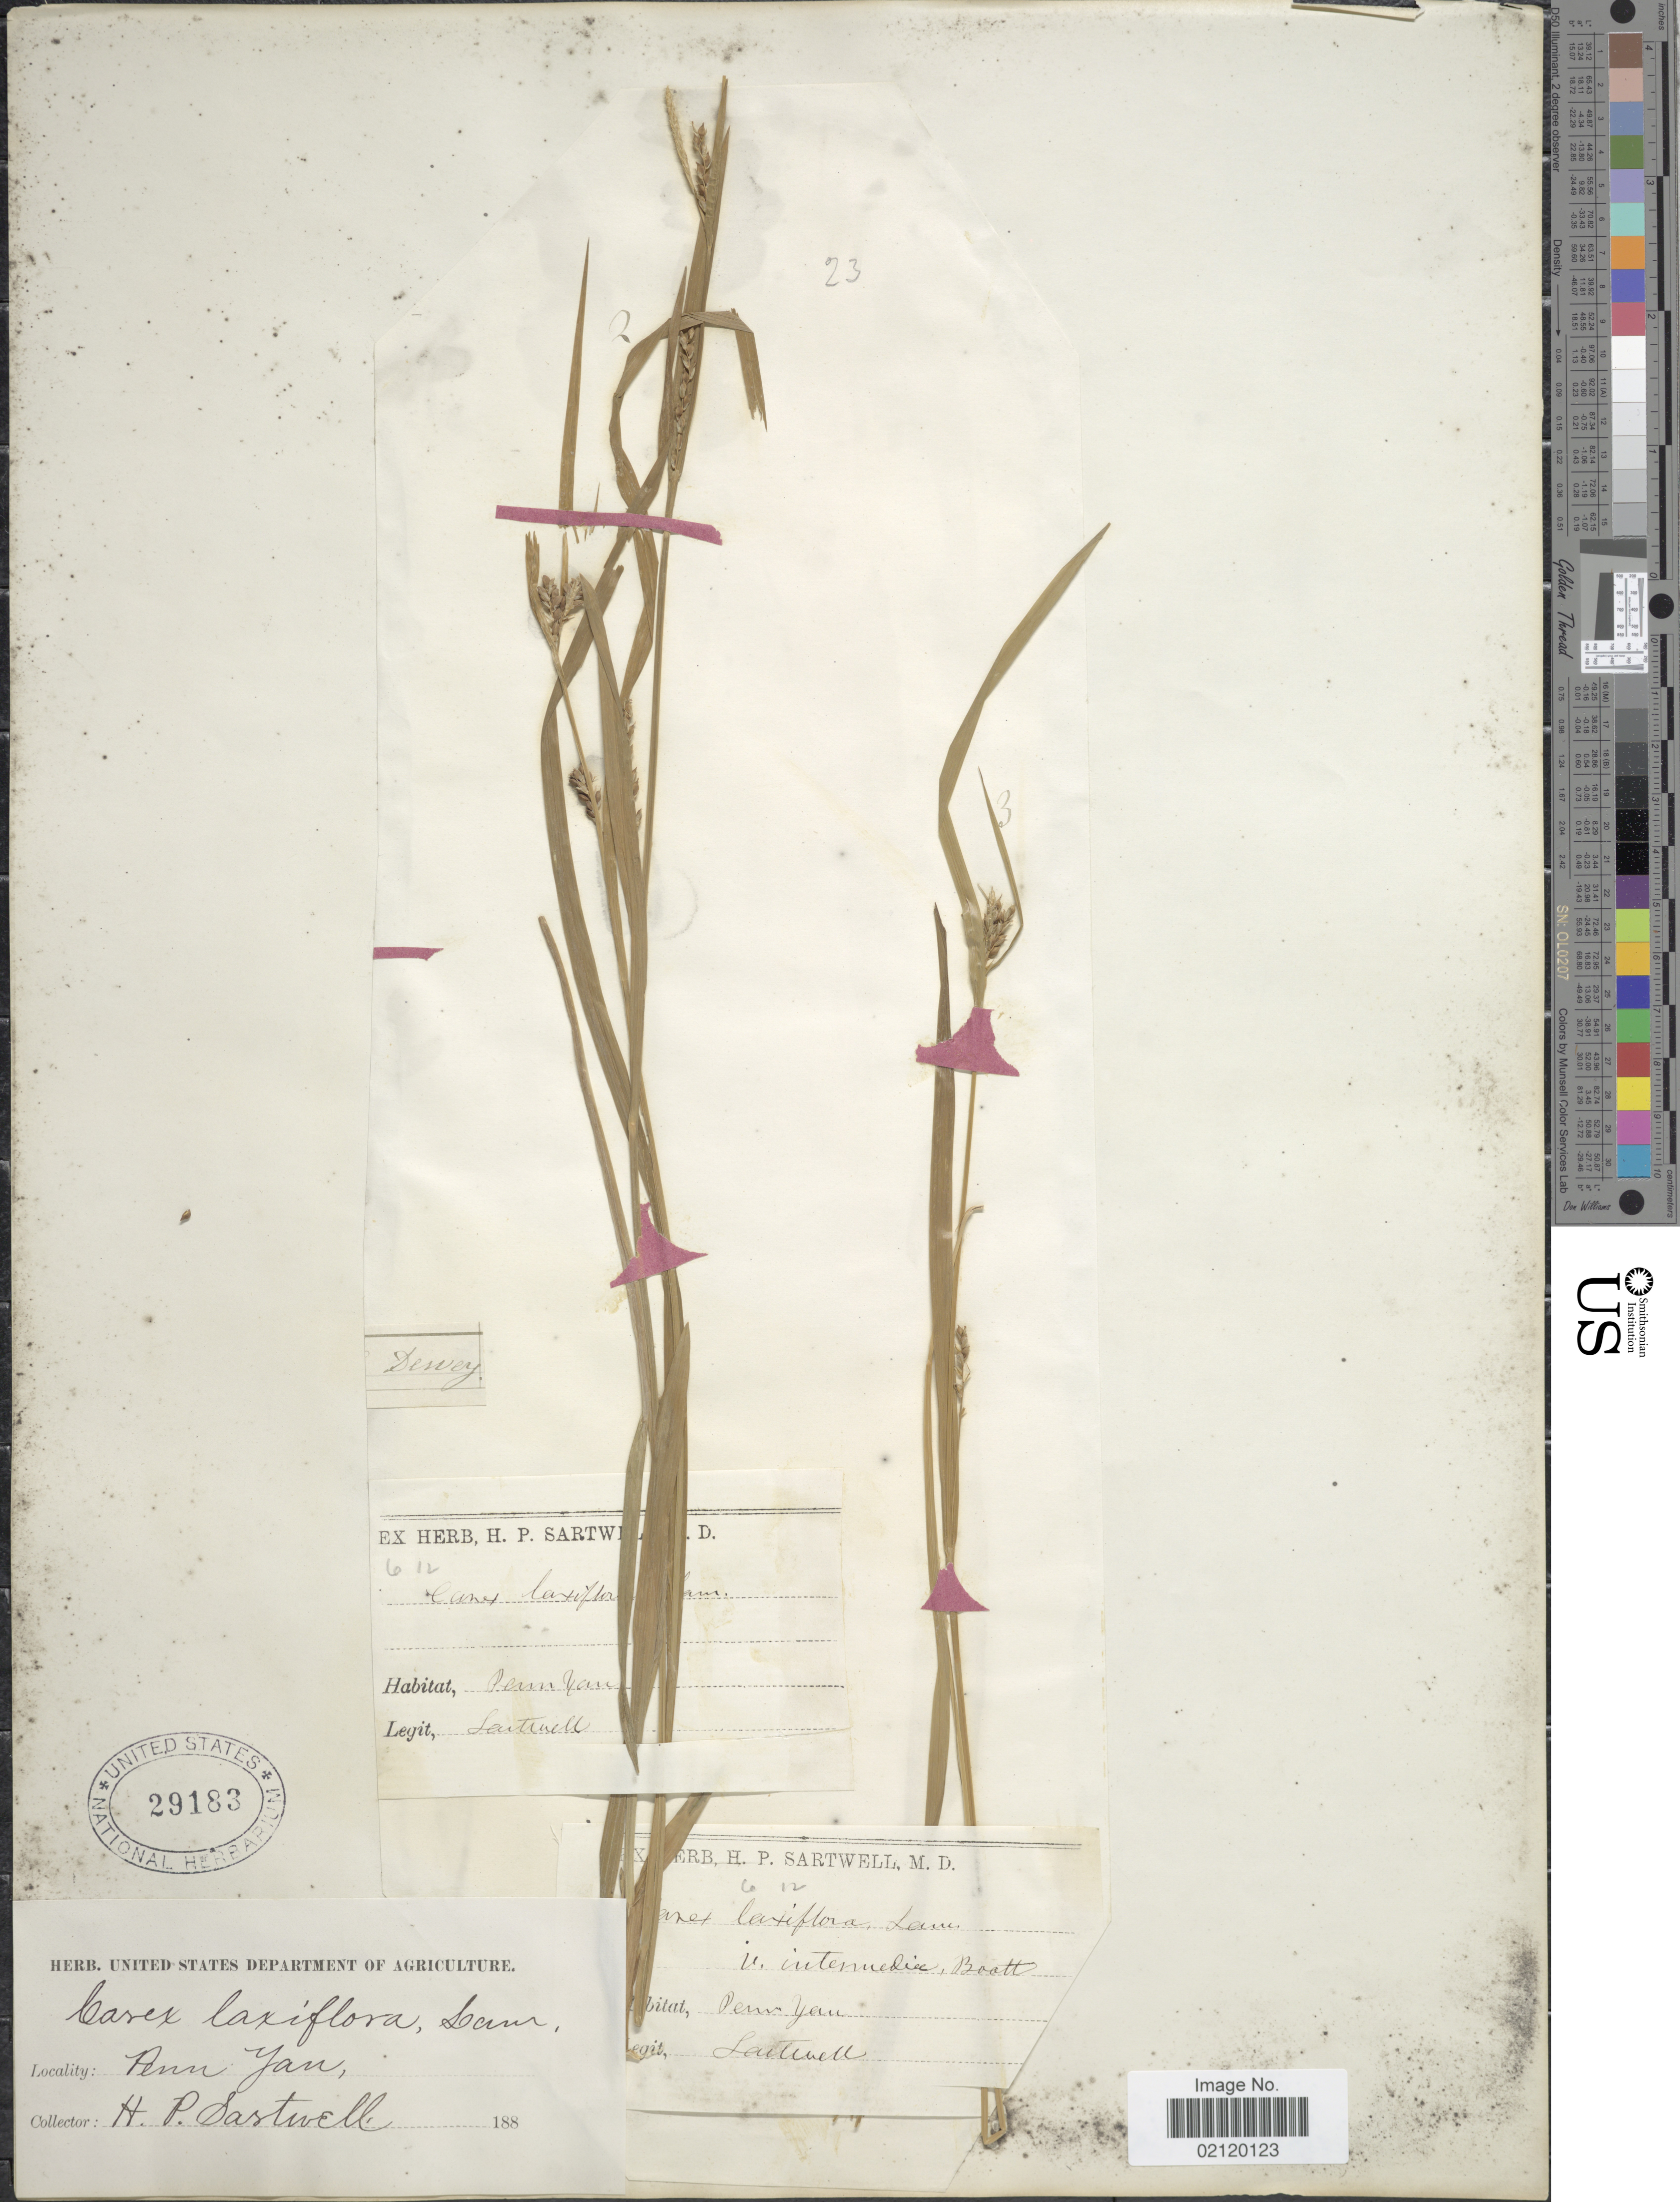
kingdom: Plantae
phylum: Tracheophyta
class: Liliopsida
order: Poales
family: Cyperaceae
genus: Carex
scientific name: Carex laxiflora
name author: Lam.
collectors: H. P. Sartwell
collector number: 612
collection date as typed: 188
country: United States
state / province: New York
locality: Penn Yan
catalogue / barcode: US 29183